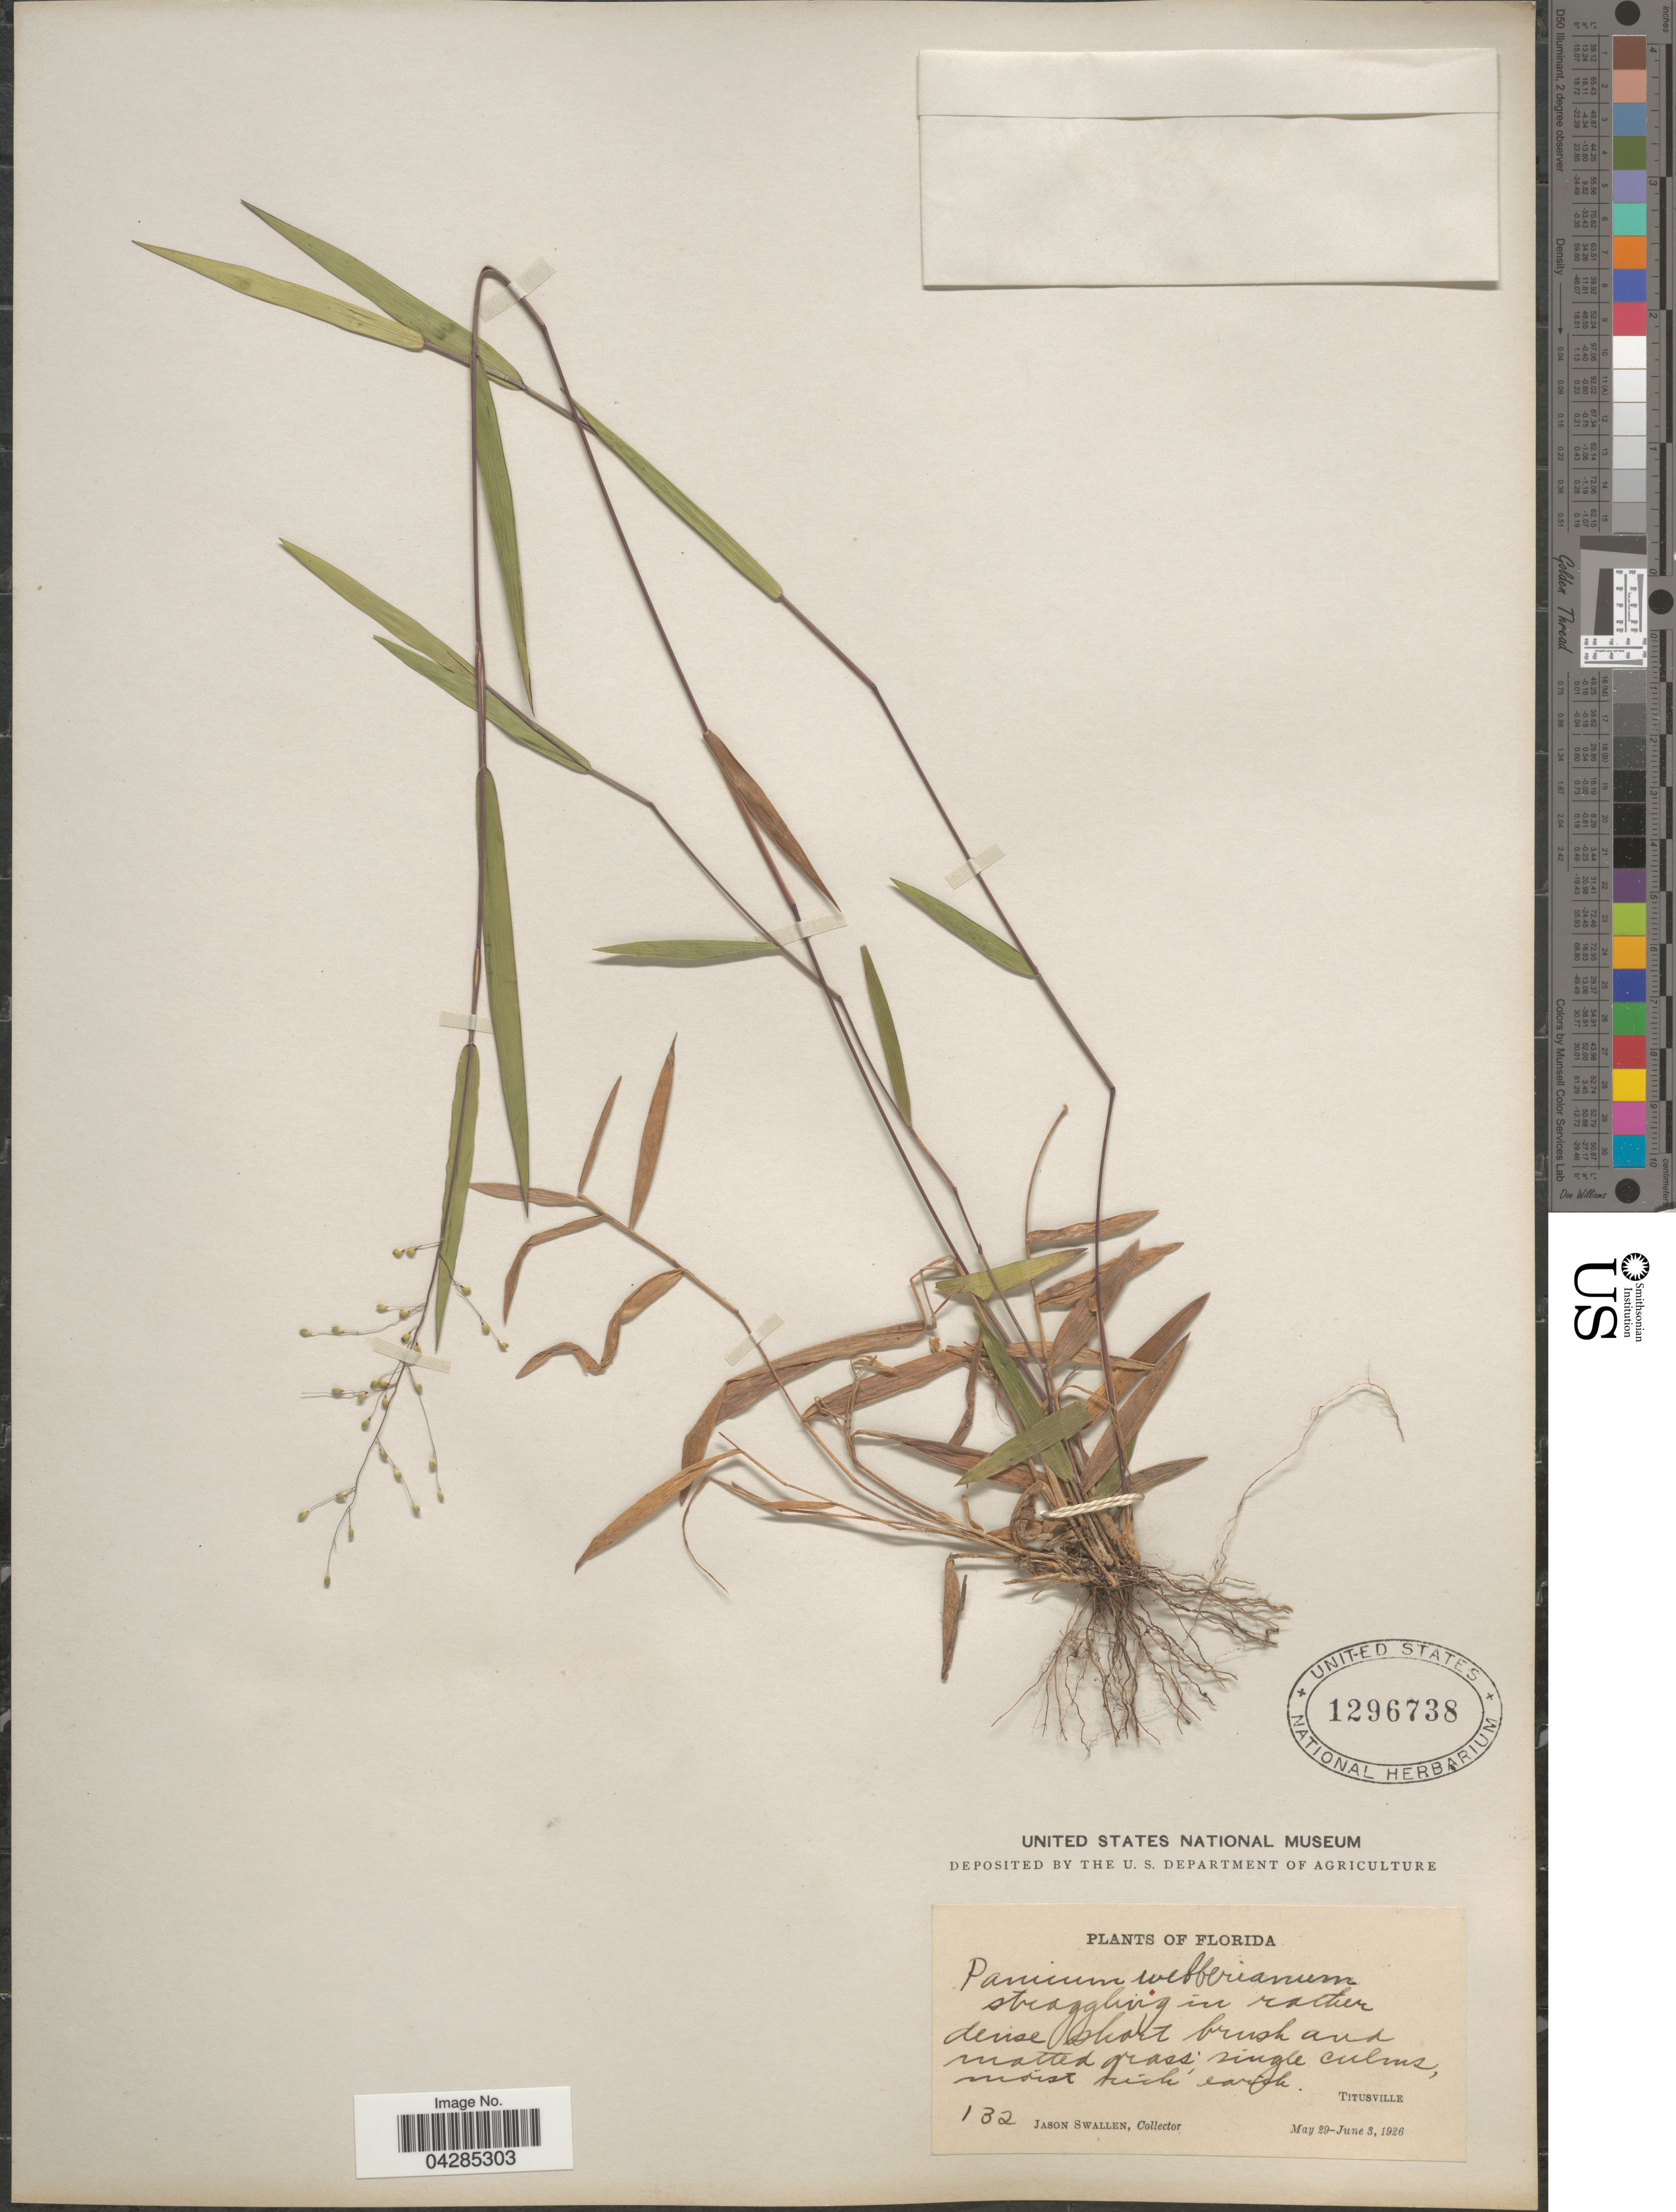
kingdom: Plantae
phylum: Tracheophyta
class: Liliopsida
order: Poales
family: Poaceae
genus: Dichanthelium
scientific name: Dichanthelium portoricense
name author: (Desv. ex Ham.) B.F. Hansen & Wunderlin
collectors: J. R. Swallen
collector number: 132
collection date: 1926-05-29/1926-06-03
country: United States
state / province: Florida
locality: Titusville.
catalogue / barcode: US 1296738